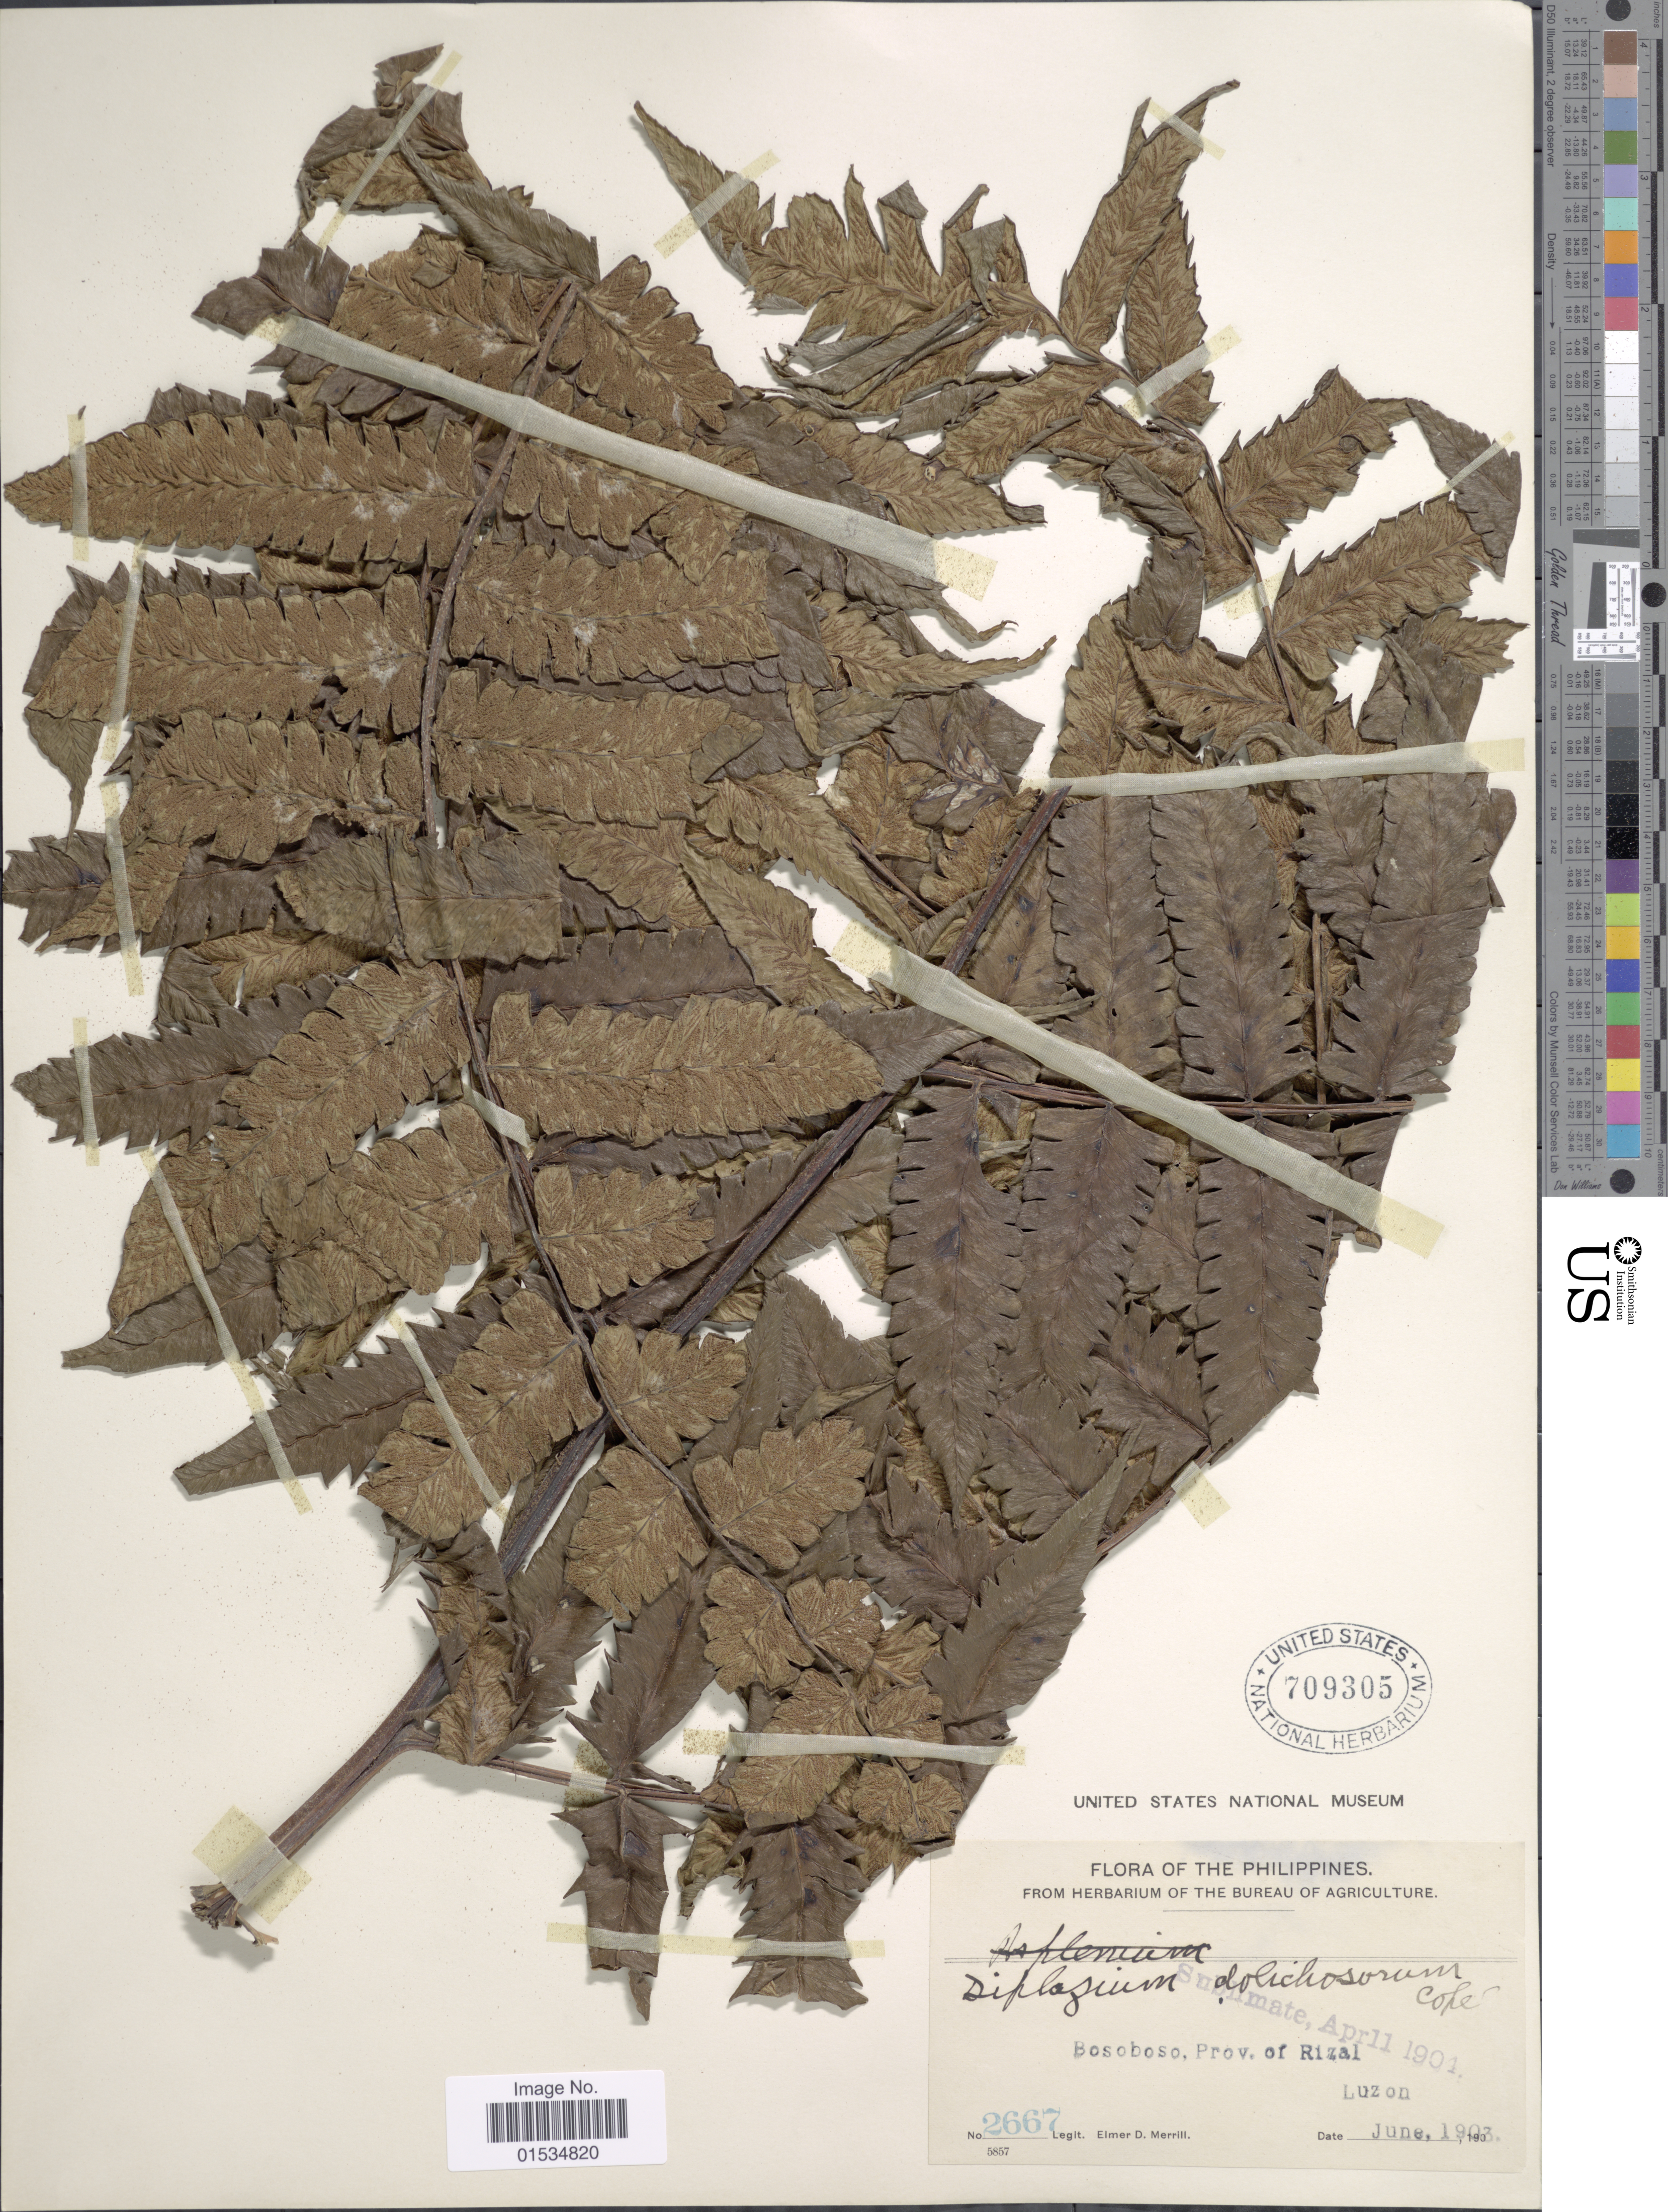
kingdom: Plantae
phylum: Tracheophyta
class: Polypodiopsida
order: Polypodiales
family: Athyriaceae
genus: Diplazium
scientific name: Diplazium dilatatum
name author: Blume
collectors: E. D. Merrill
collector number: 2667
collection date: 1903-06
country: Philippines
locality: Bosoboso, Prov. Rizal, Luzon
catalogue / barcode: US 709305